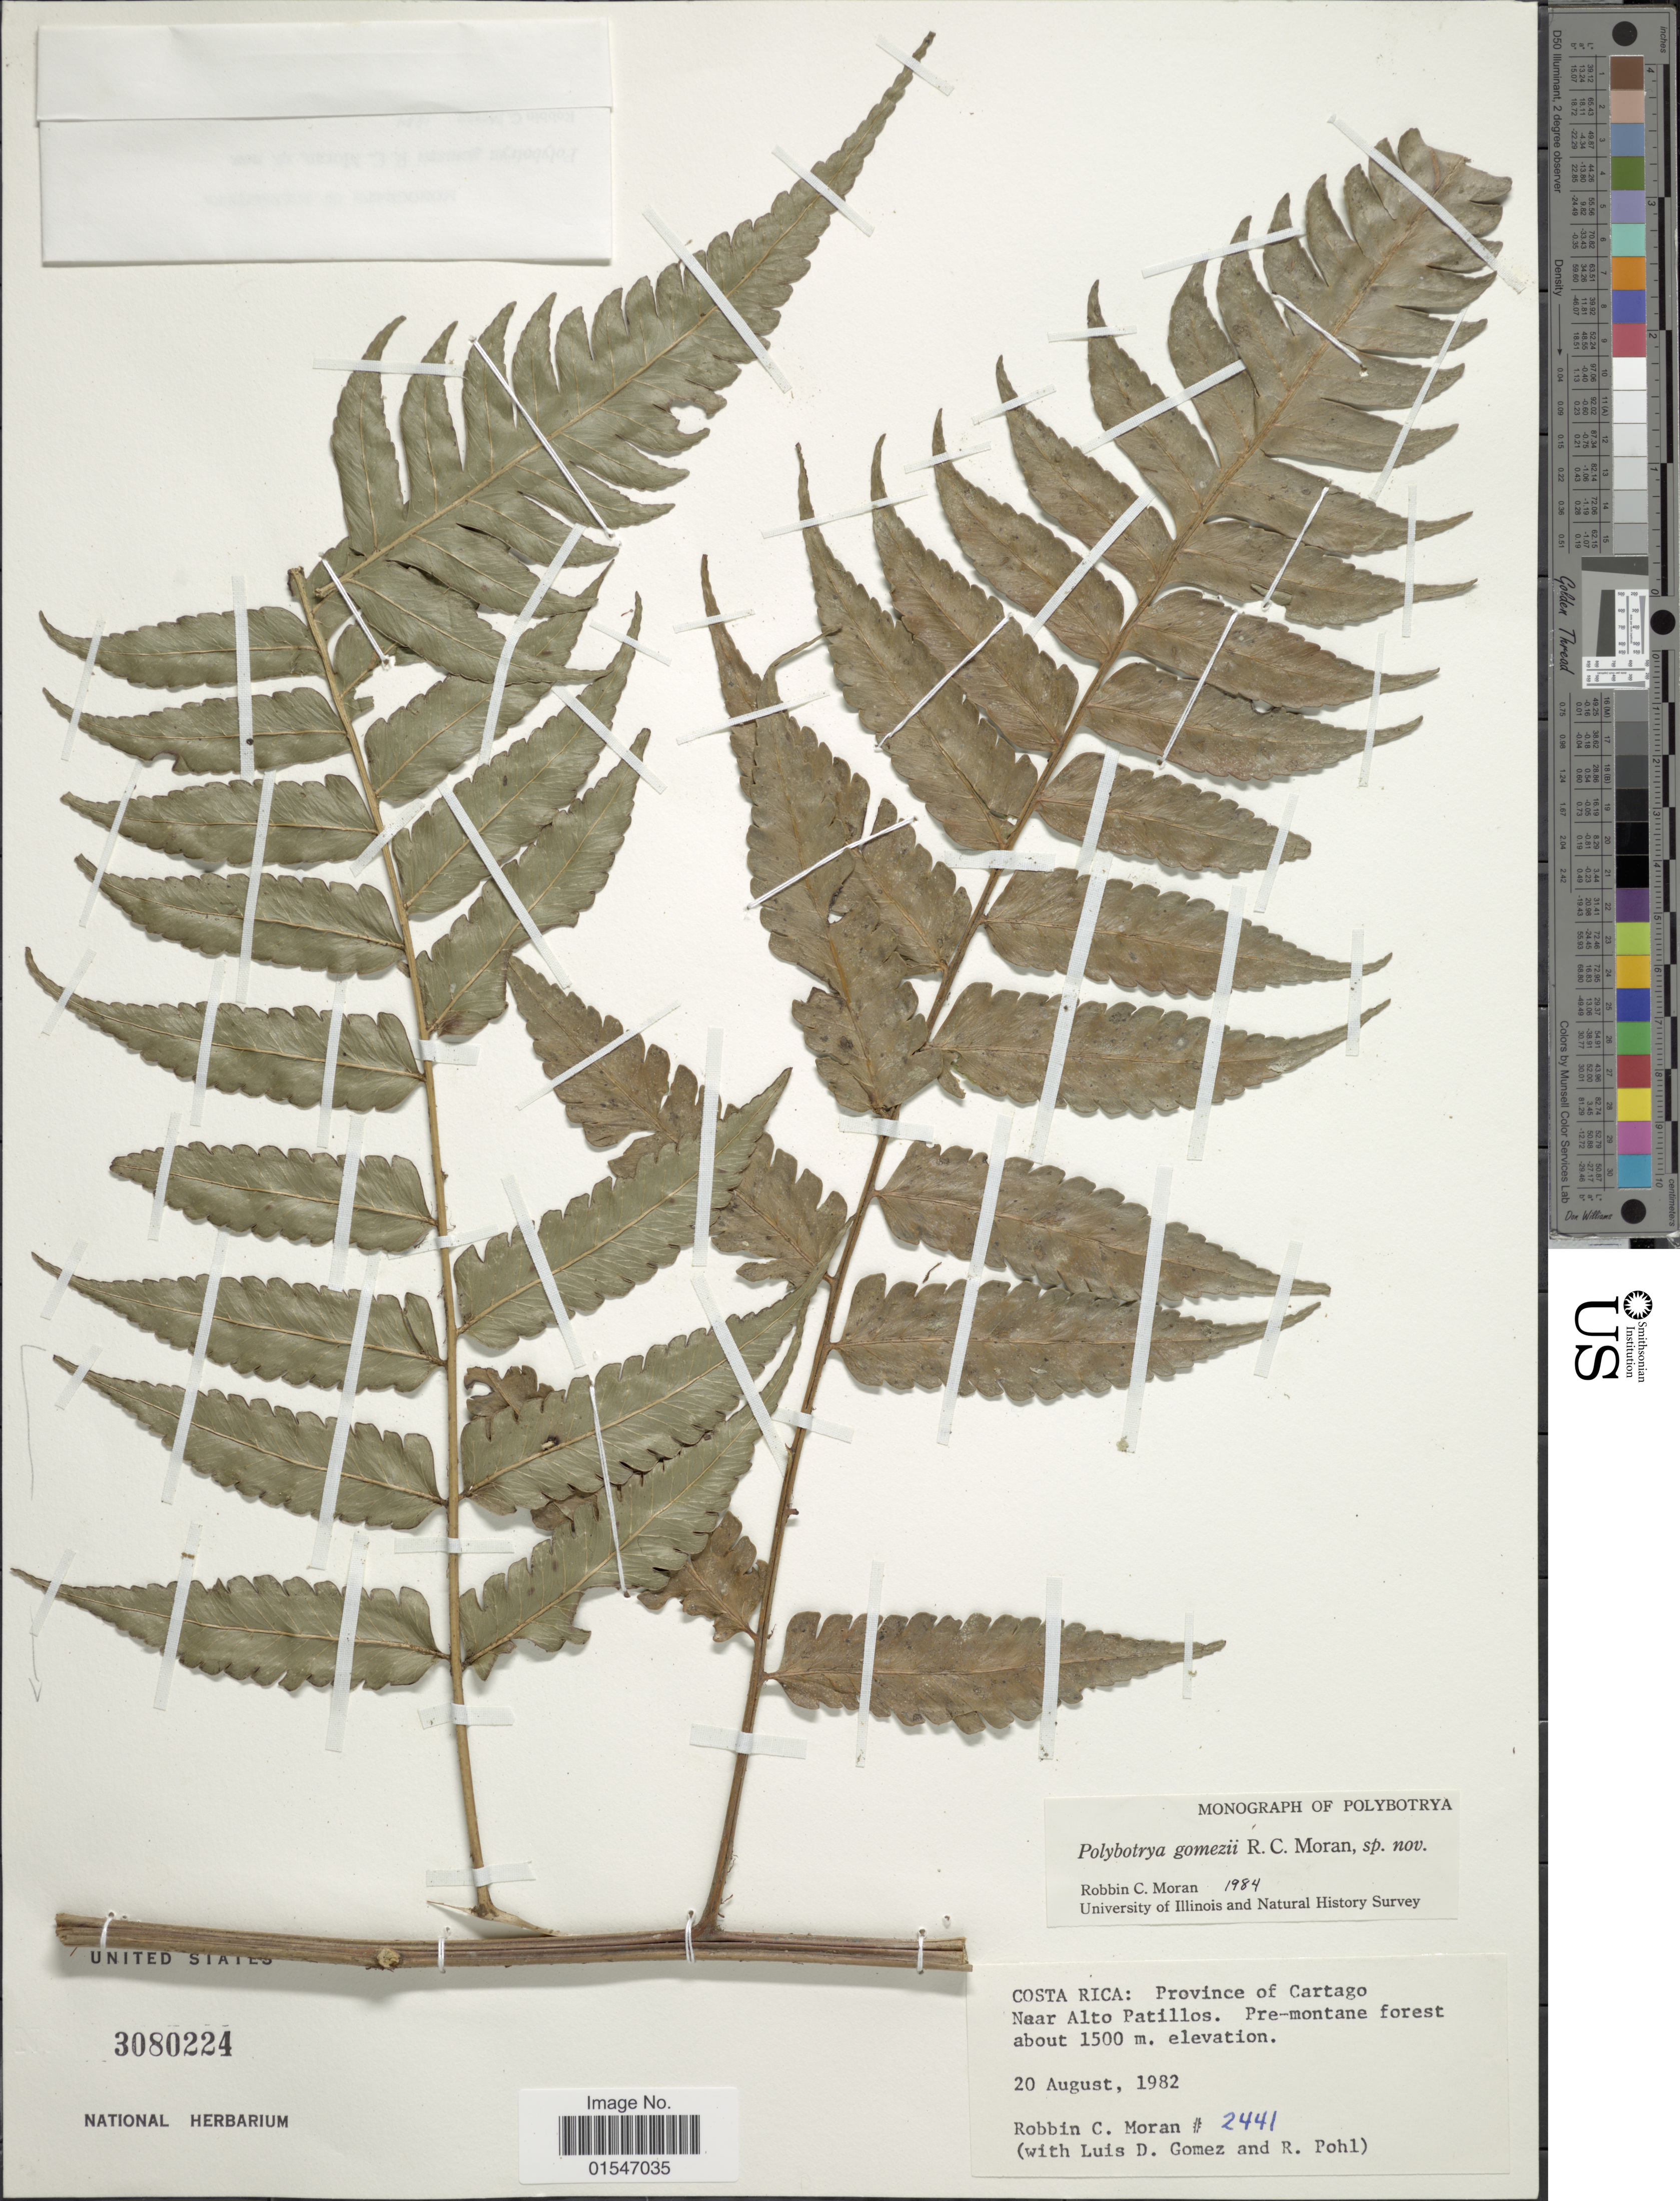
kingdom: Plantae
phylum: Tracheophyta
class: Polypodiopsida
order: Polypodiales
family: Dryopteridaceae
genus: Polybotrya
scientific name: Polybotrya gomezii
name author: R.C. Moran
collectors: R. C. Moran, L. D. Gómez & R. W. Pohl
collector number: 2441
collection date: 1982-08-20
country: Costa Rica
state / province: Cartago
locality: Costa Rica: Province of Cartago, Near Alto Patillos.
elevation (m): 1500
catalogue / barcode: US 3080224